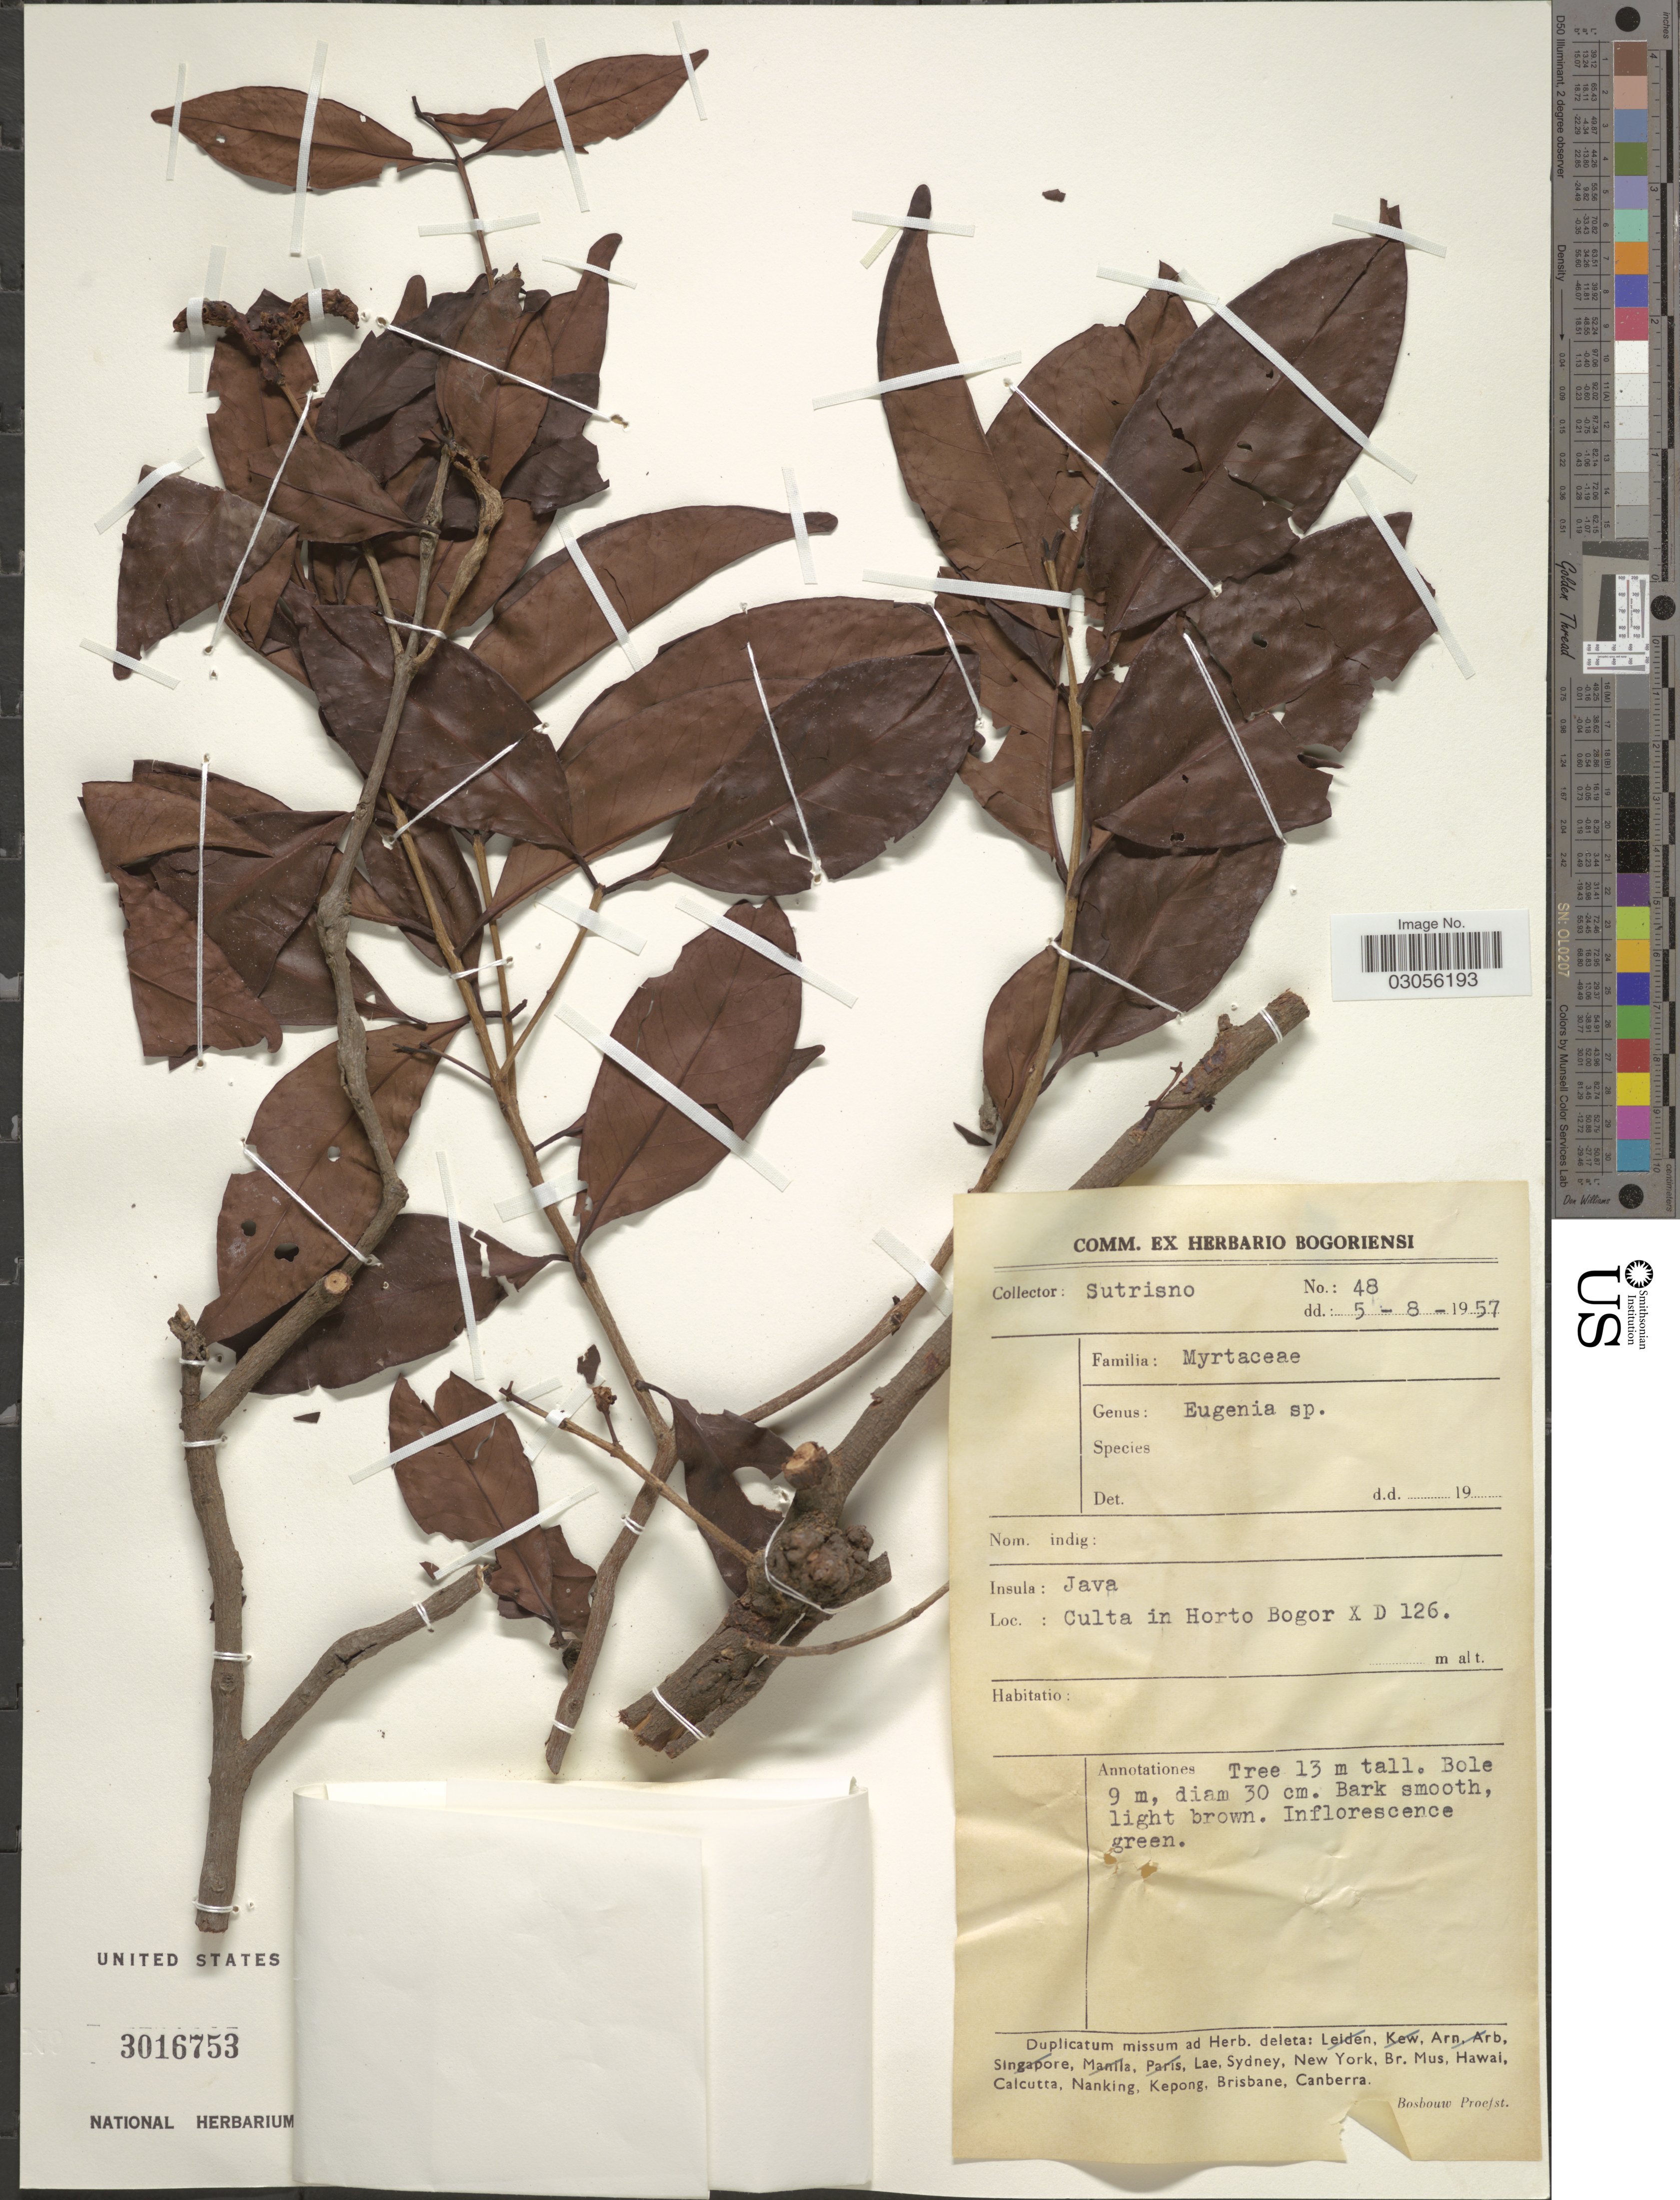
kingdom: Plantae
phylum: Tracheophyta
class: Magnoliopsida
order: Myrtales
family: Myrtaceae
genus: Eugenia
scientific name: Eugenia sp.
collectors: P. Sutrisno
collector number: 48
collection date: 1957-08-05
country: Indonesia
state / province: Java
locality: Insula: Java. Culta in Horto Bogor Z D 126.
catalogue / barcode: US 3016753